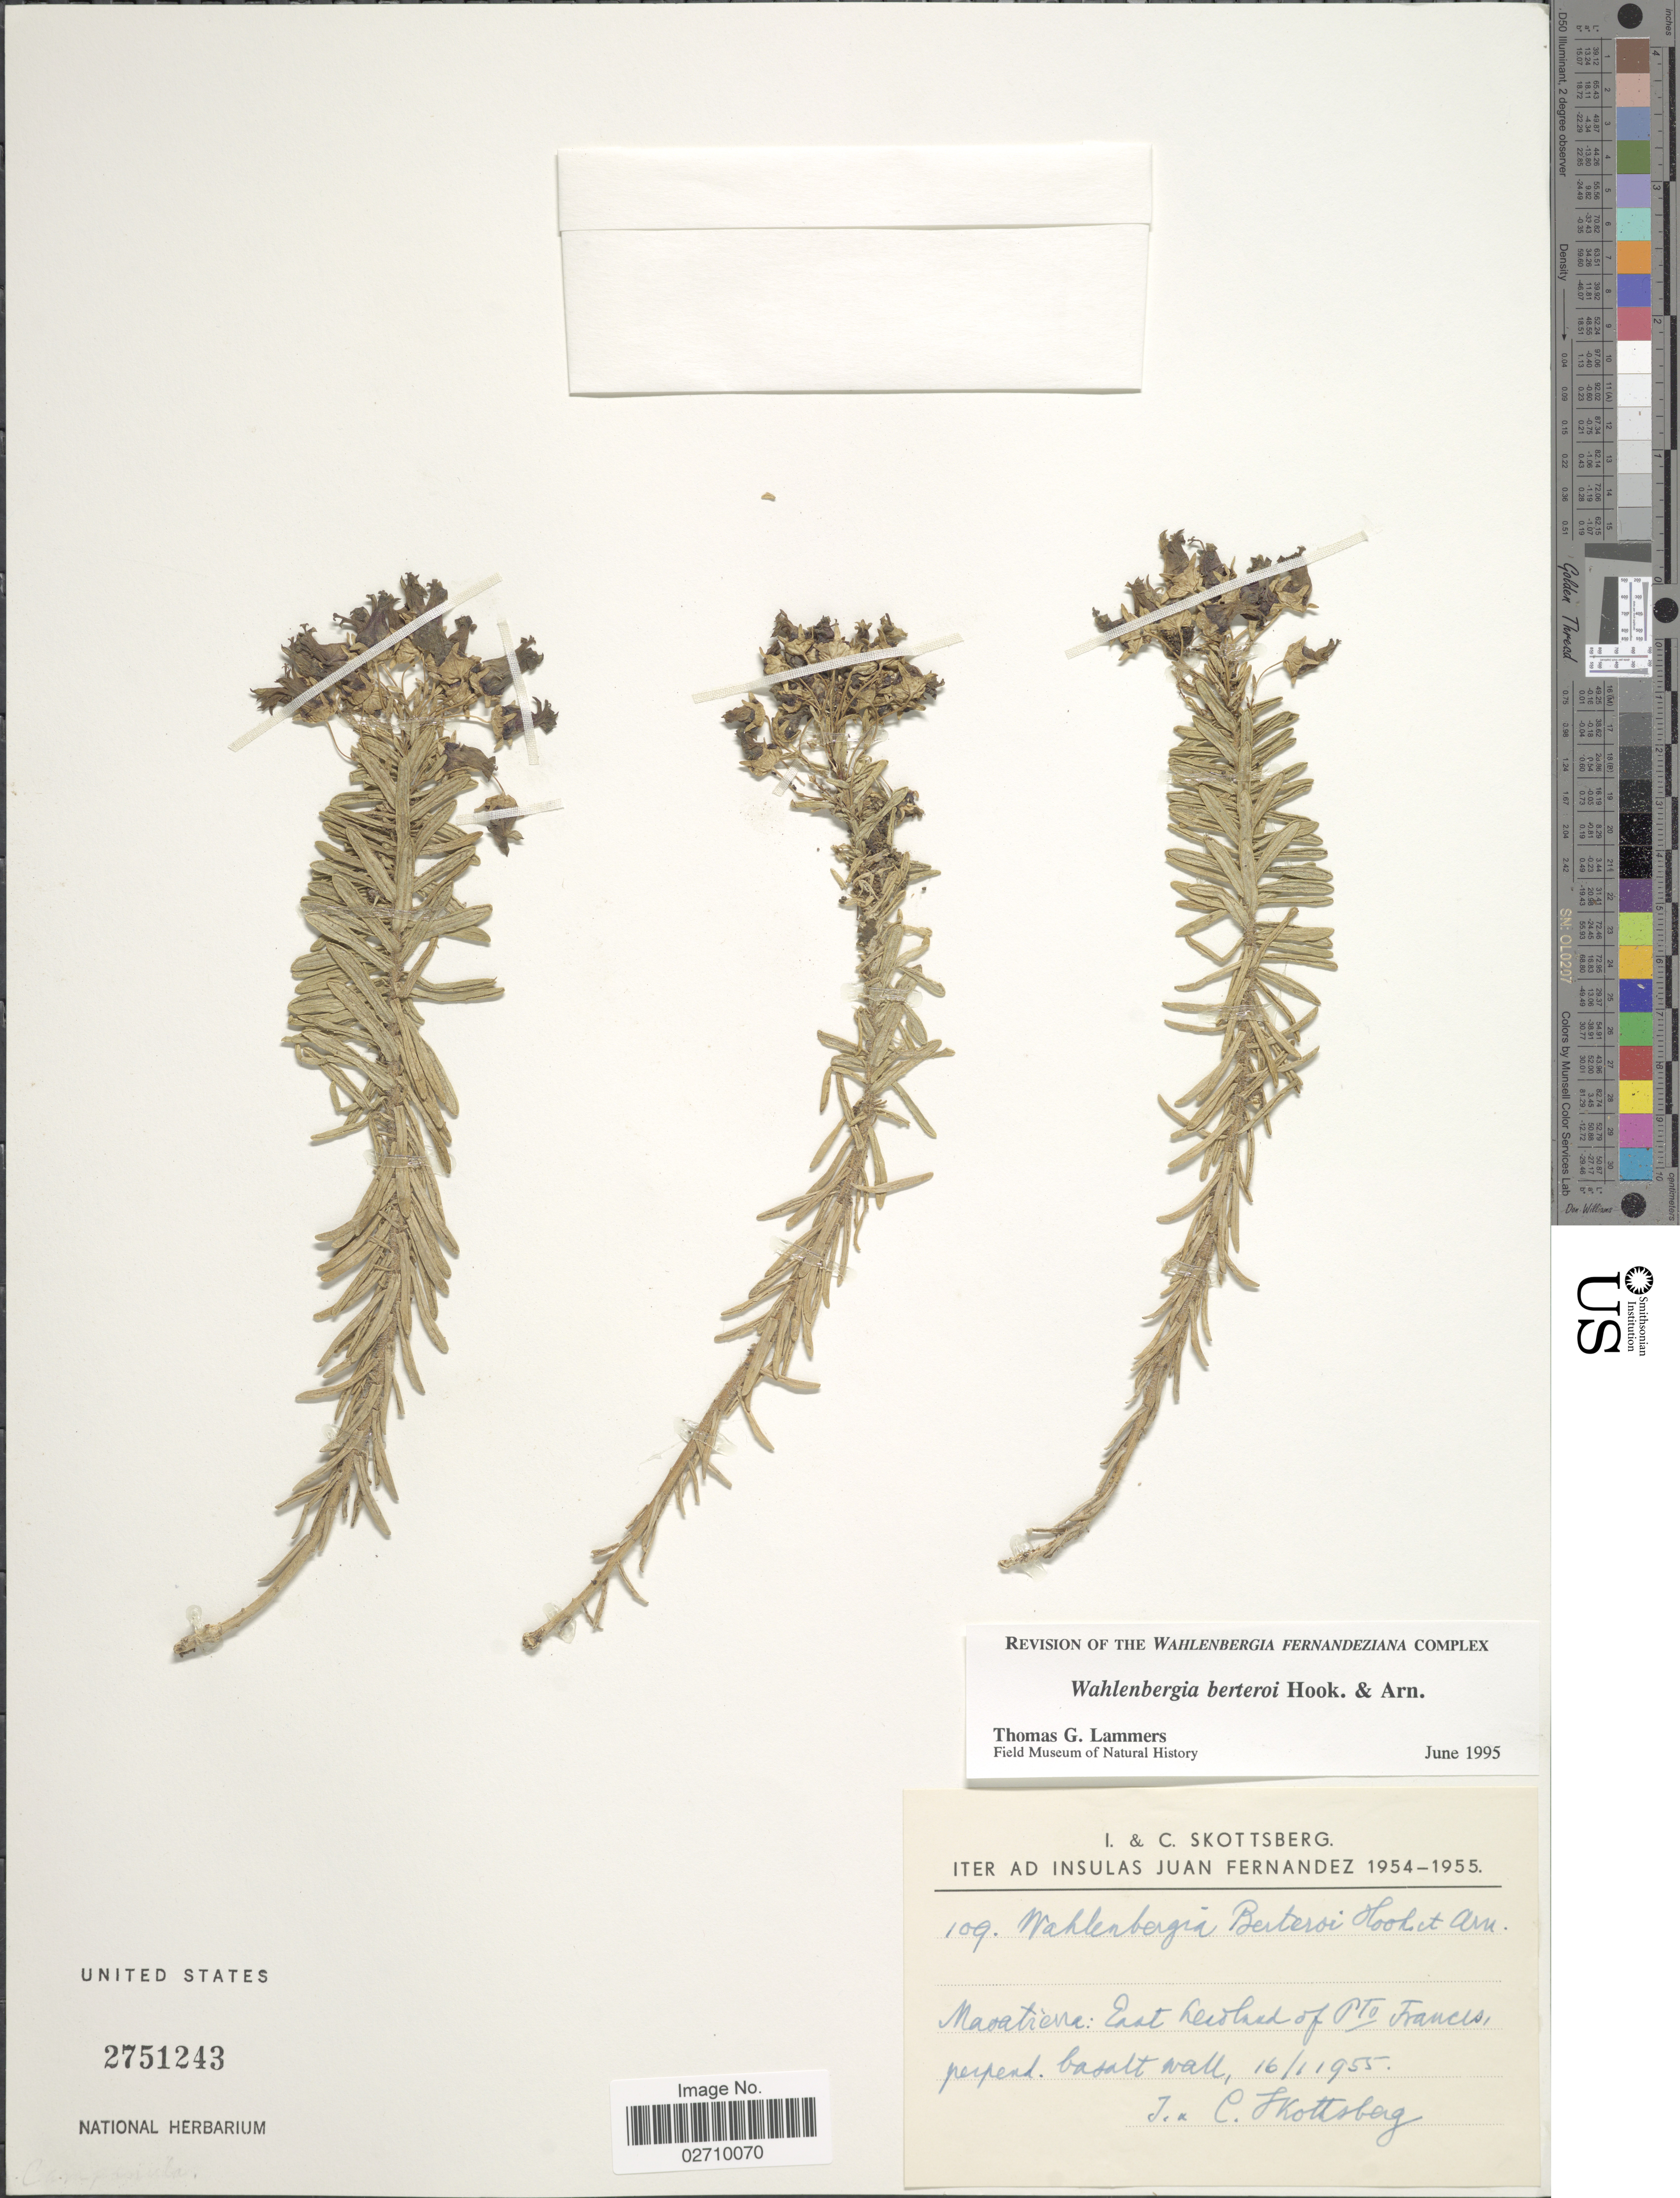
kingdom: Plantae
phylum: Tracheophyta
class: Magnoliopsida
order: Asterales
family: Campanulaceae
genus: Wahlenbergia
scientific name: Wahlenbergia berteroi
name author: Hook. & Arn.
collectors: I. Skottsberg & C. Skottsberg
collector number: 109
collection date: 1955-01-16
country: Chile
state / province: Valparaíso (V)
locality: Iter ad insulas Juan Fernandez, Masatierra: east headland of Pto. Frances, perpend. basalt wall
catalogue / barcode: US 2751243